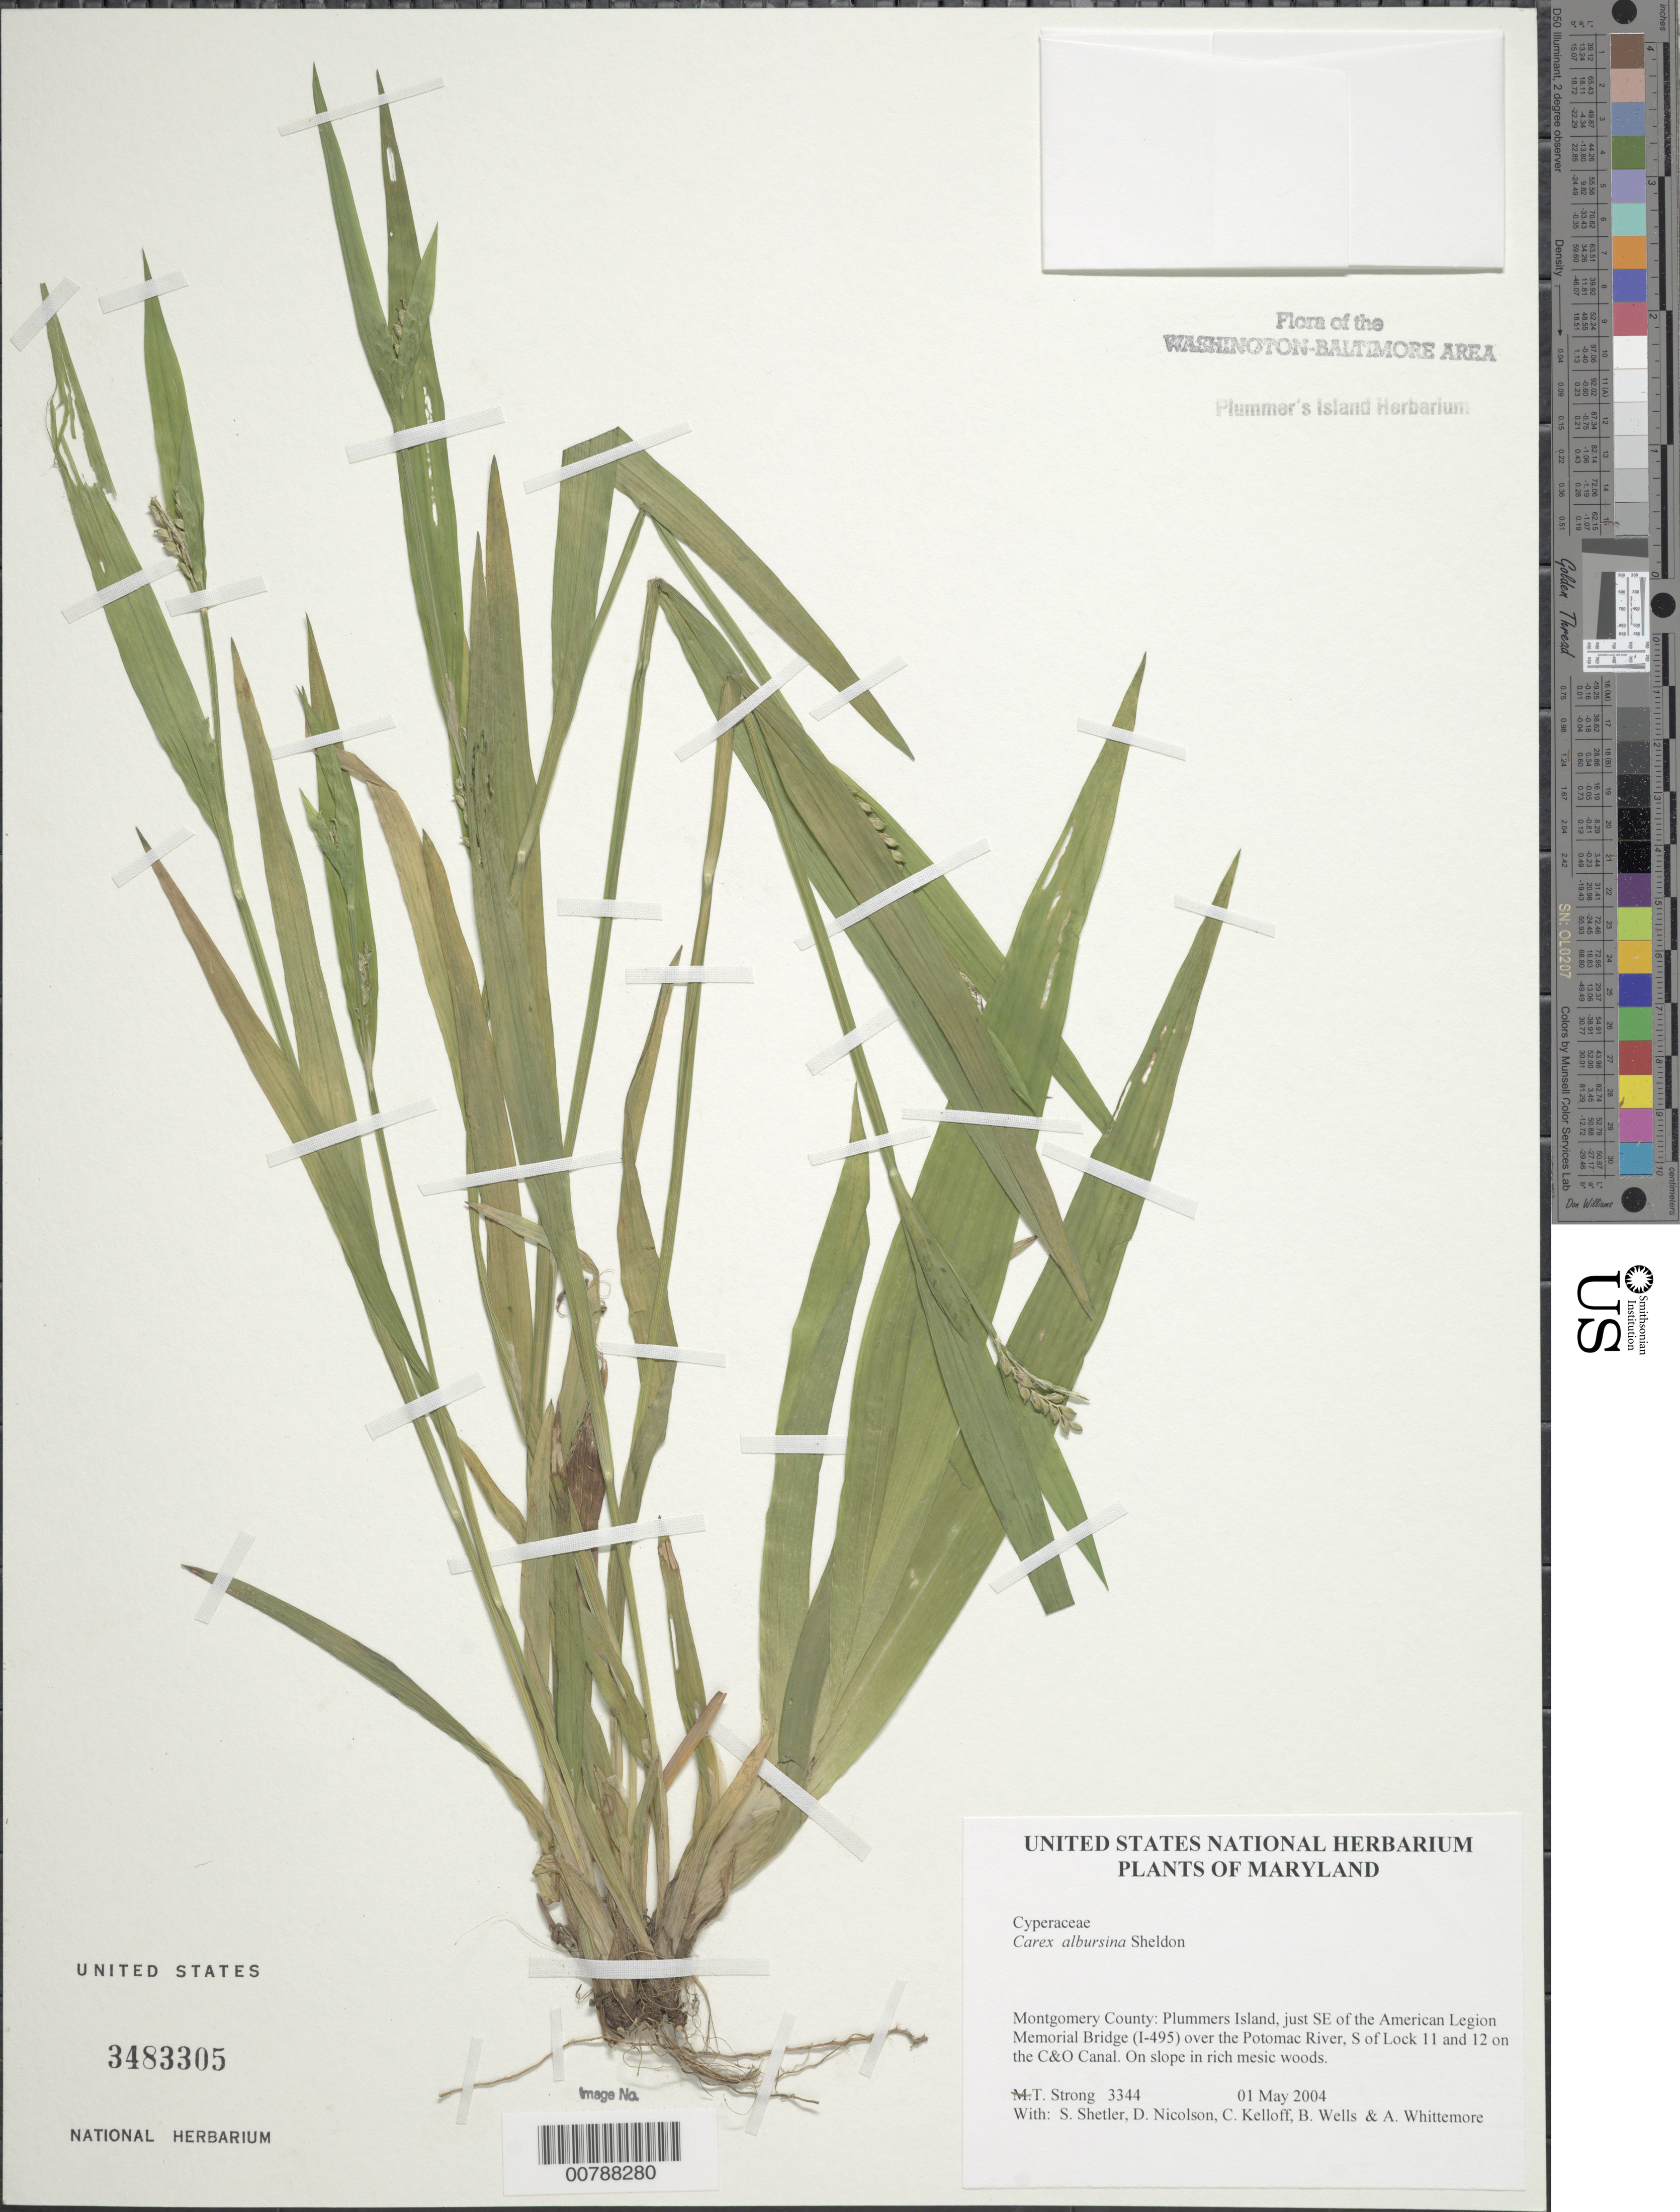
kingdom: Plantae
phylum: Tracheophyta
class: Liliopsida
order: Poales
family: Cyperaceae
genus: Carex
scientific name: Carex albursina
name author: E. Sheld.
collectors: M. T. Strong, S. Shetler, D. H. Nicolson, C. L. Kelloff, B. Wells & A. Whittemore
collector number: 3344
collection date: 2004-05-01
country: United States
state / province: Maryland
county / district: Montgomery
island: Plummers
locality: Plummers Island, just SE of the American Legion Memorial Bridge (I-495) over the Potomac River, S of Lock 11 and 12 on the C&O Canal.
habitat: On slope in rich mesic woods.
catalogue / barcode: US 3483305